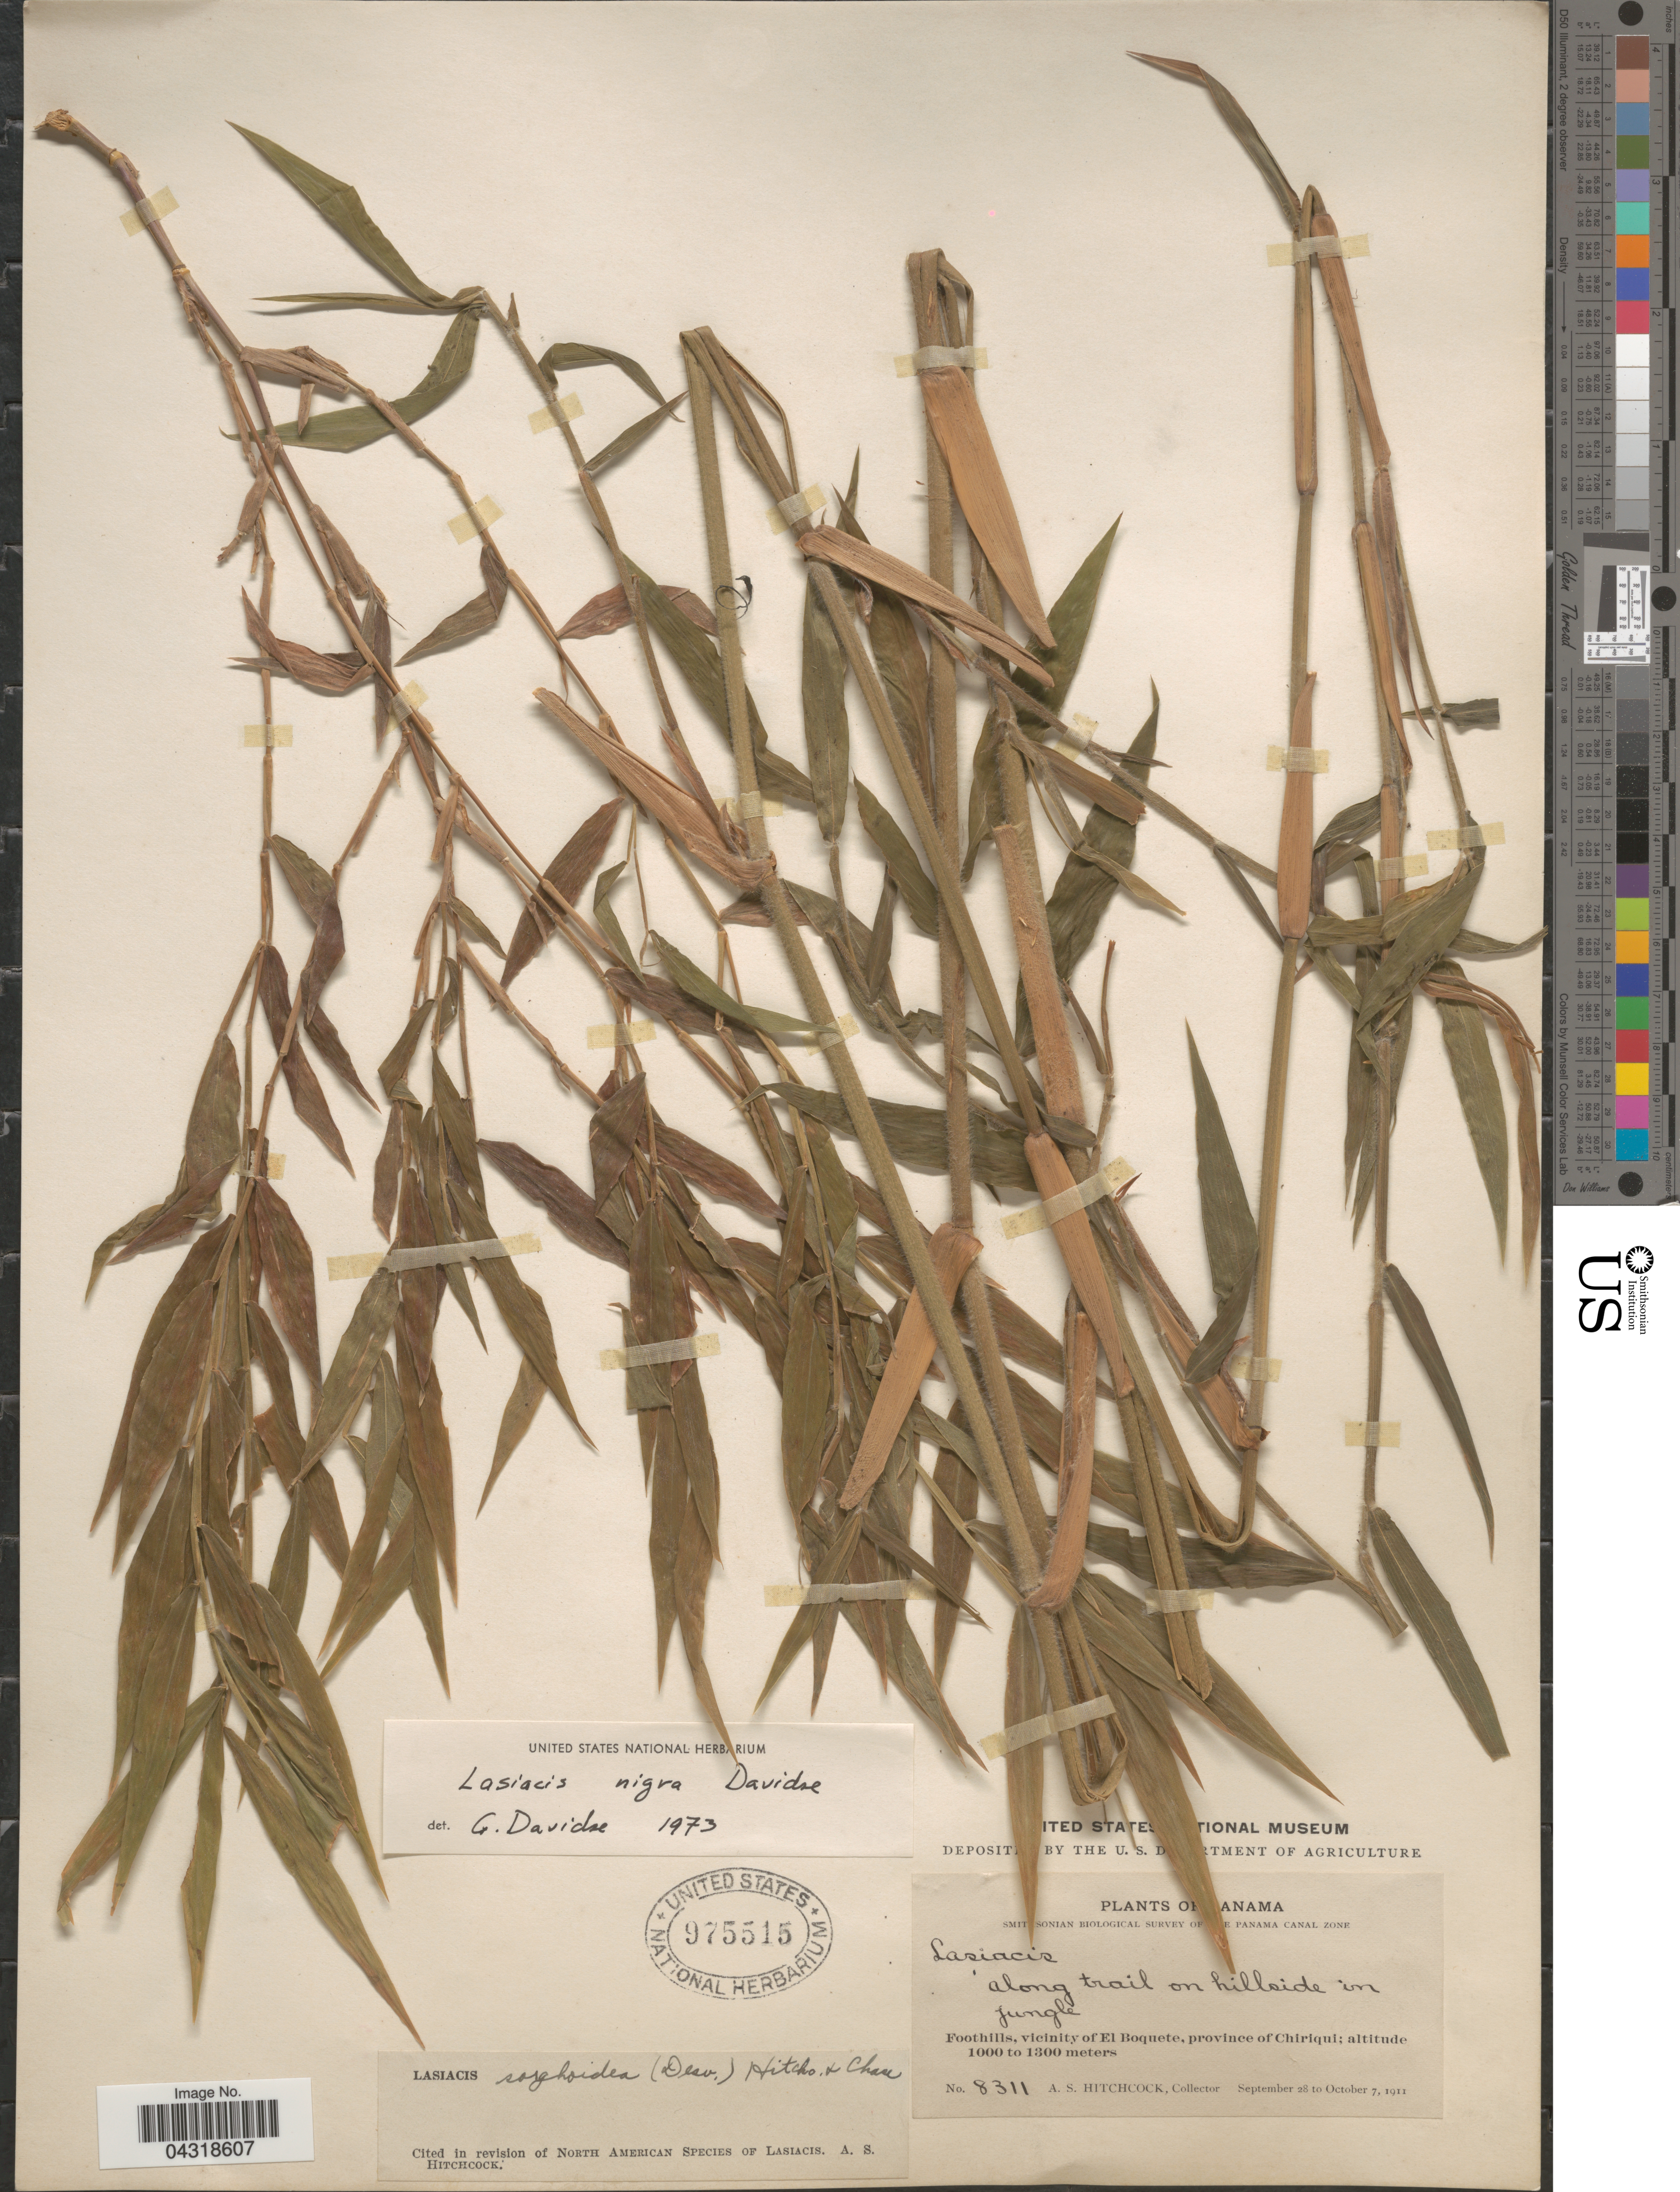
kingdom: Plantae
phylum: Tracheophyta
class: Liliopsida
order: Poales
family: Poaceae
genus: Lasiacis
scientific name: Lasiacis nigra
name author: Davidse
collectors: A. S. Hitchcock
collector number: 8311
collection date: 1911-09-28/1911-10-07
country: Panama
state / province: Chiriqui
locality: Along trail on hillside in jungle. Foothills, vicinity of El Boquete.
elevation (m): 1000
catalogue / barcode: US 975515